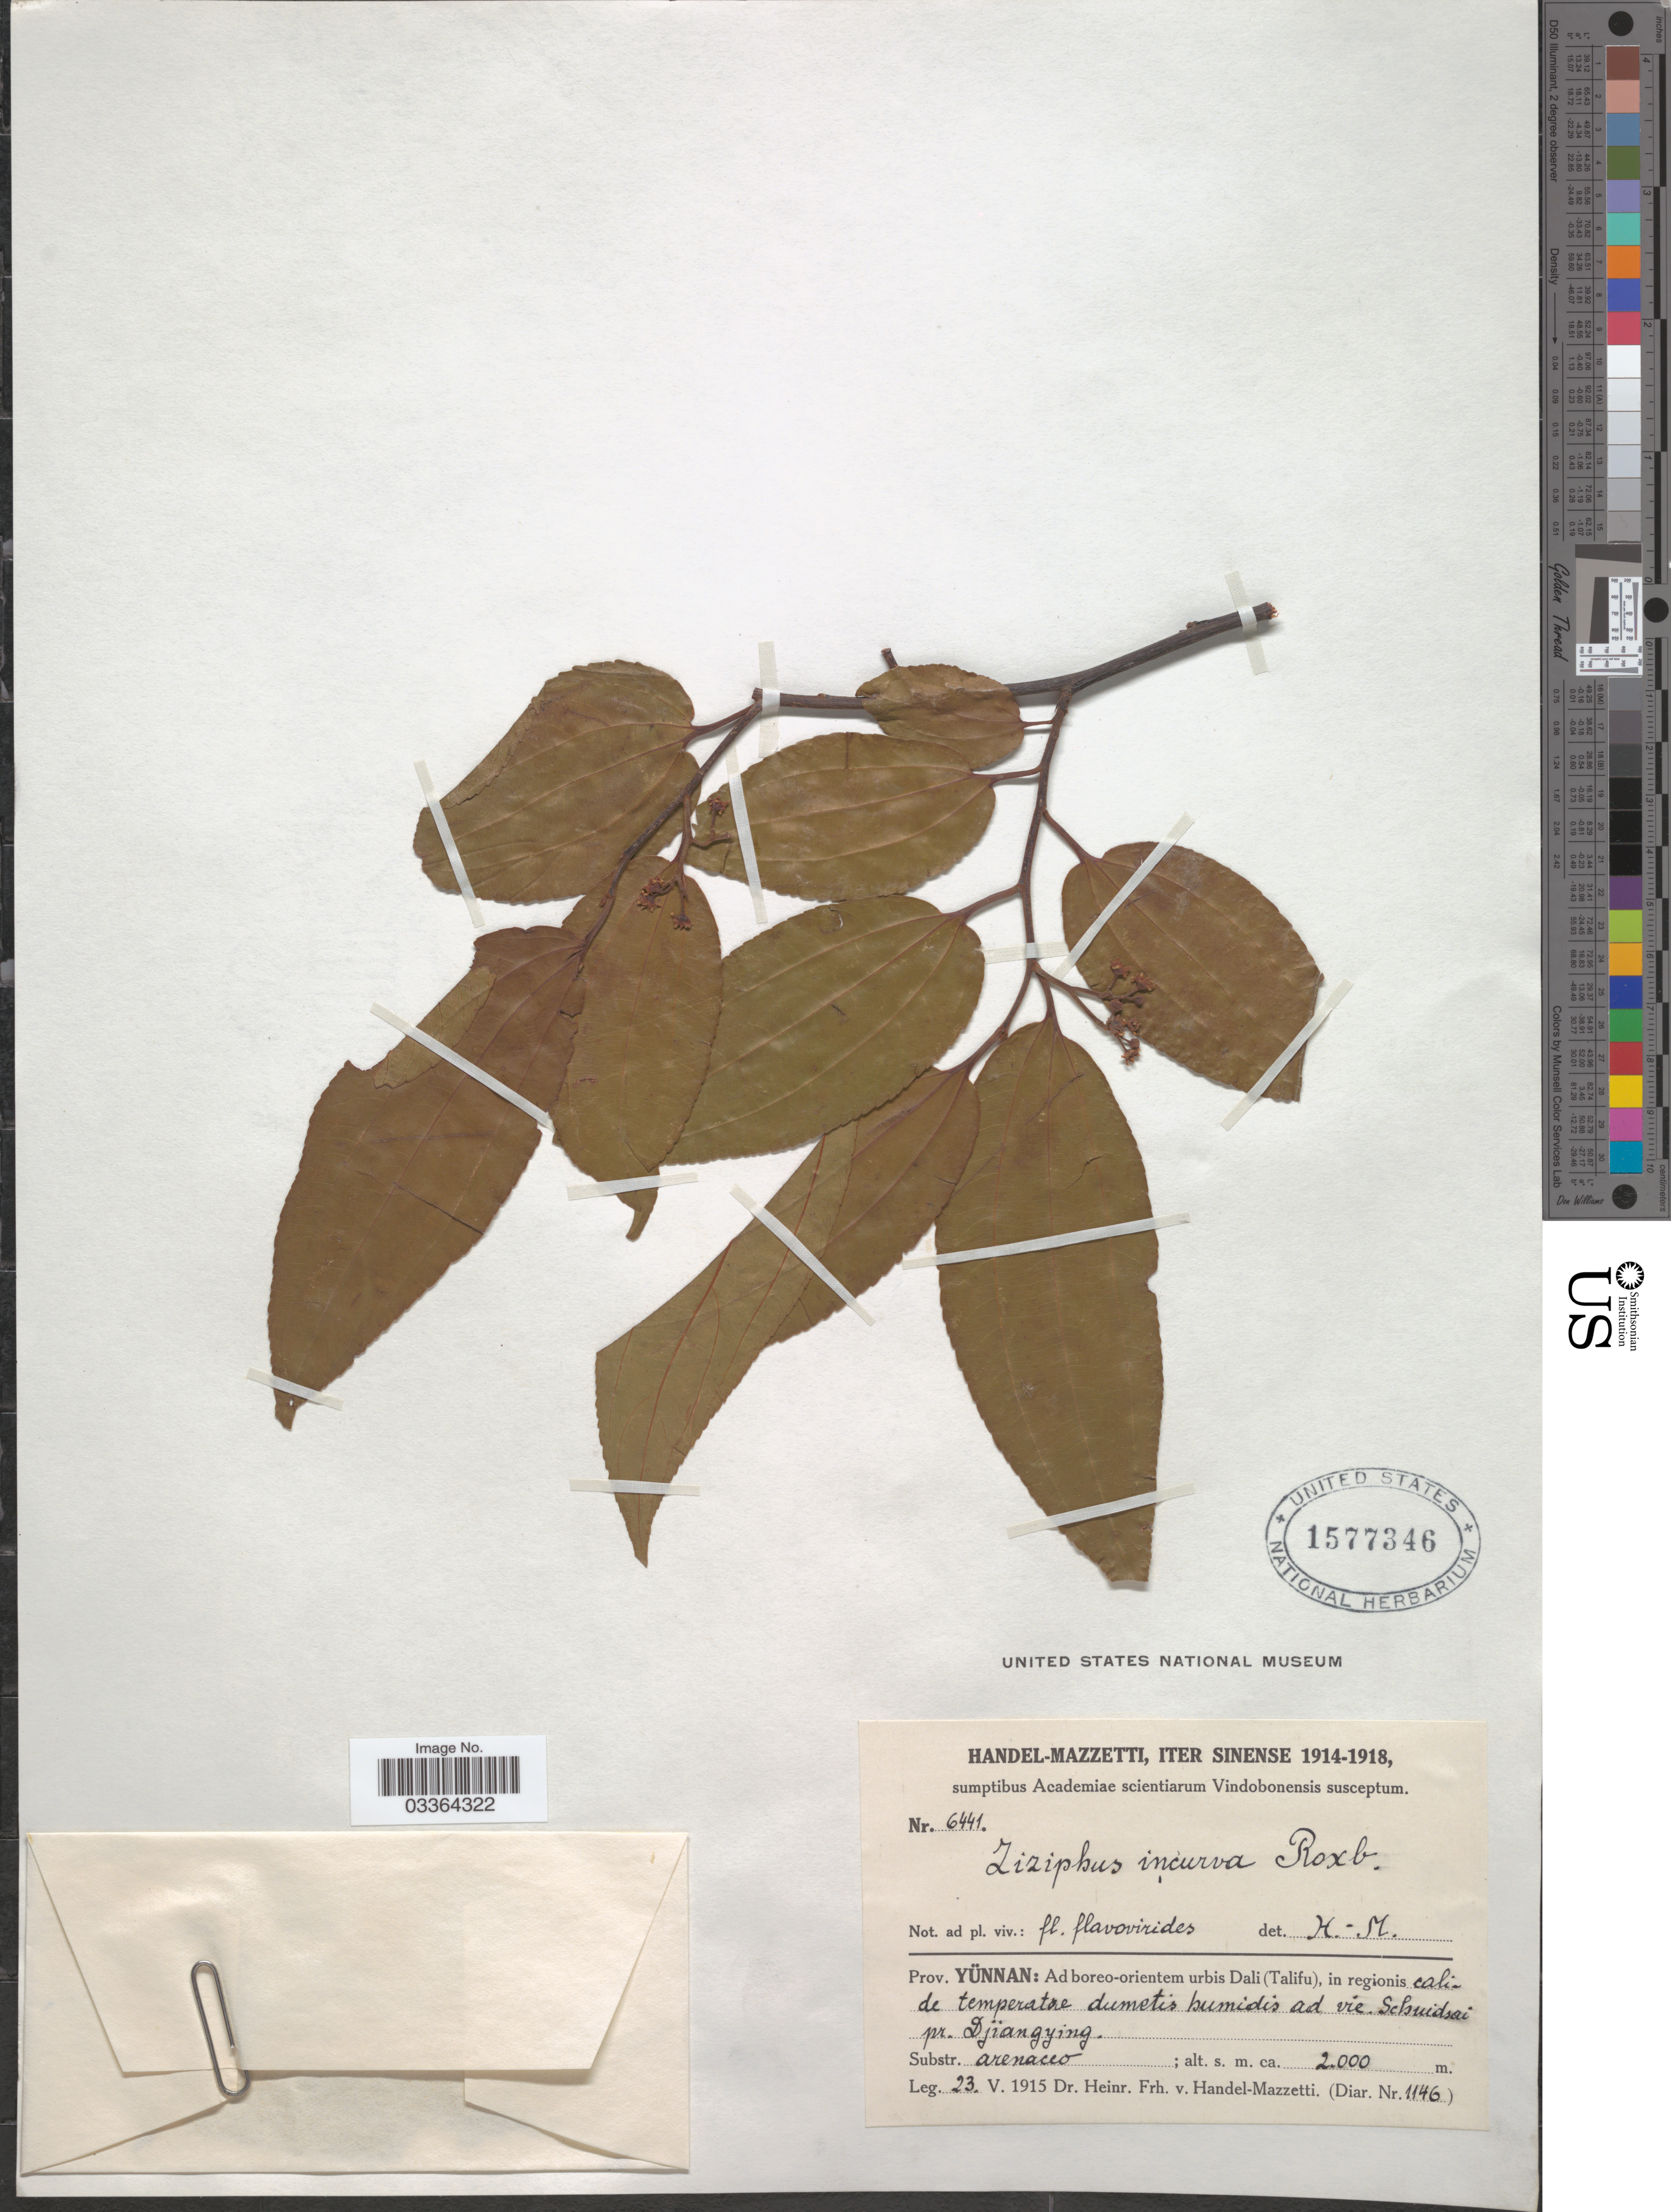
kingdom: Plantae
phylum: Tracheophyta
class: Magnoliopsida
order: Rosales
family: Rhamnaceae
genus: Ziziphus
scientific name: Ziziphus incurva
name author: Roxb.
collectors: H. Handel-Mazzetti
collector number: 6441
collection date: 1915-05-23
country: China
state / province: Yunnan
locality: Prov. Yünnan: Ad boreo-orientem urbis Dali (Talifu), in regionis calide temperatae dumetis humidis ad vic. Schuidsai [interpreted] pr. Djiangying.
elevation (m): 2000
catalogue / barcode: US 1577346